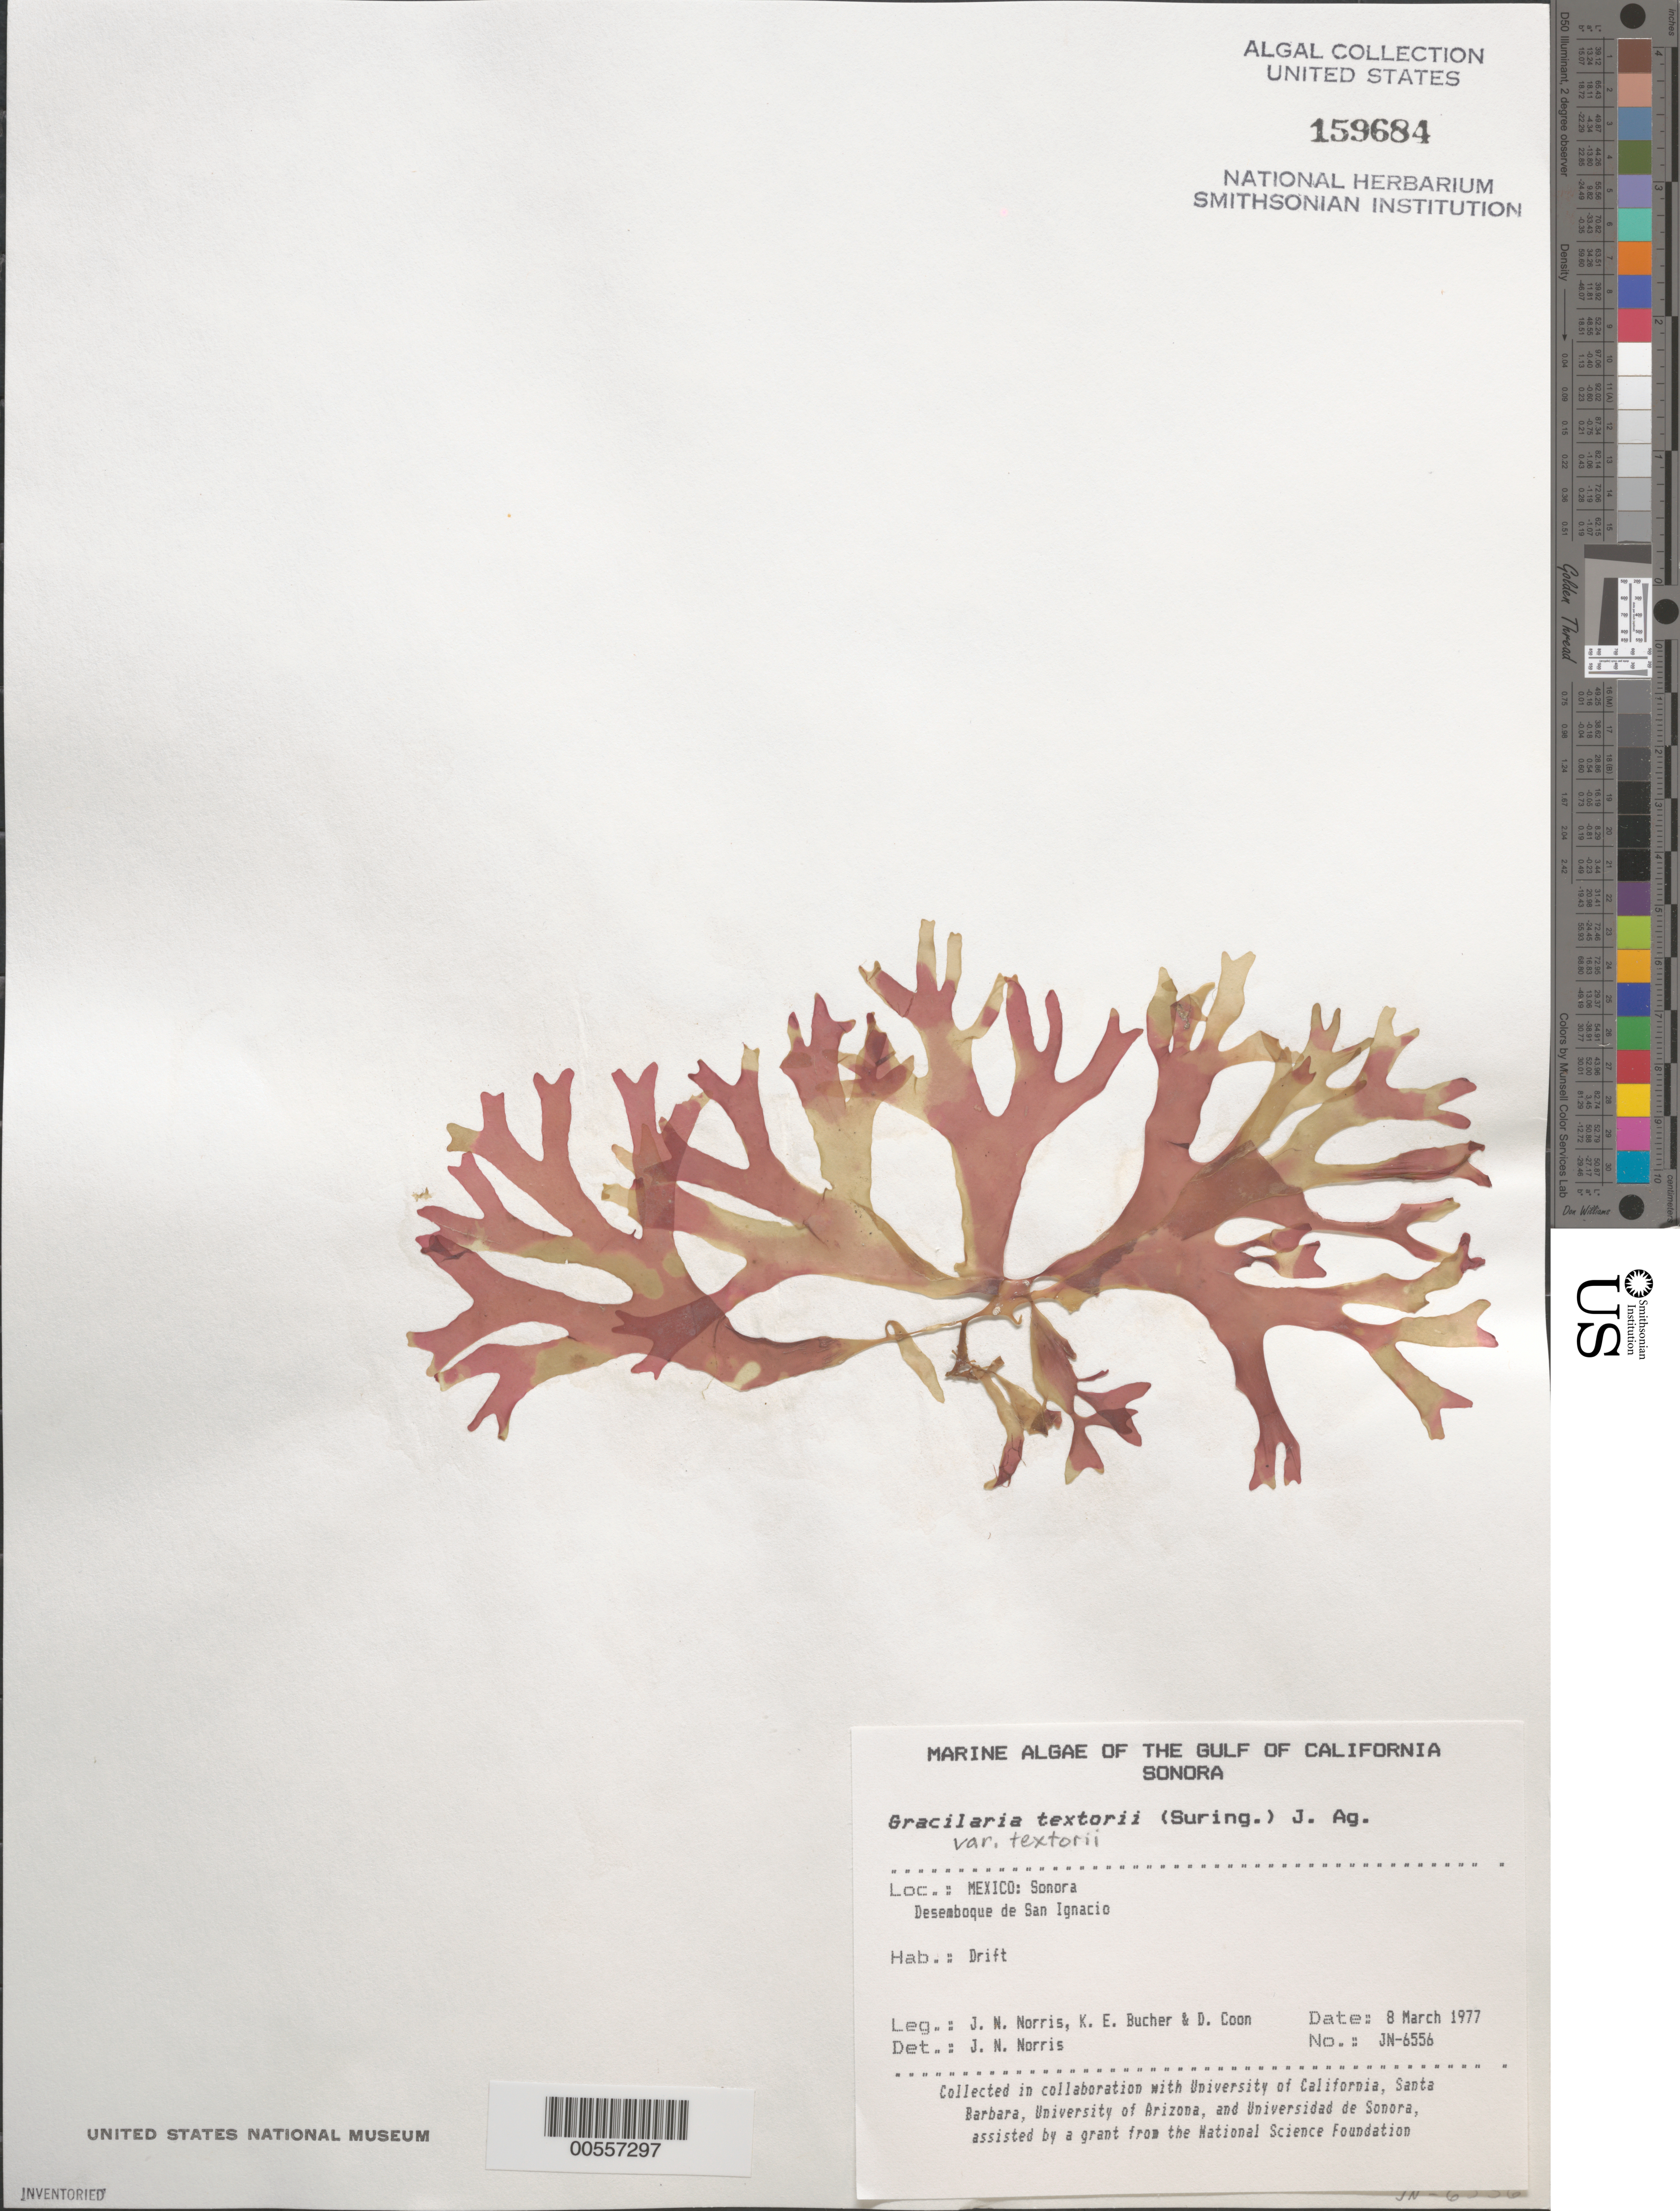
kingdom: Plantae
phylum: Rhodophyta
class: Florideophyceae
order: Gracilariales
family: Gracilariaceae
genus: Gracilaria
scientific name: Gracilaria textorii var. textorii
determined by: Norris, James N.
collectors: J. N. Norris, K. E. Bucher & D. Coon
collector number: JN-6556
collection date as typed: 08 Mar 1977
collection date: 1977-03-08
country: Mexico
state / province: Sonora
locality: Desemboque de San Ignacio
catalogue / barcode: US 159684